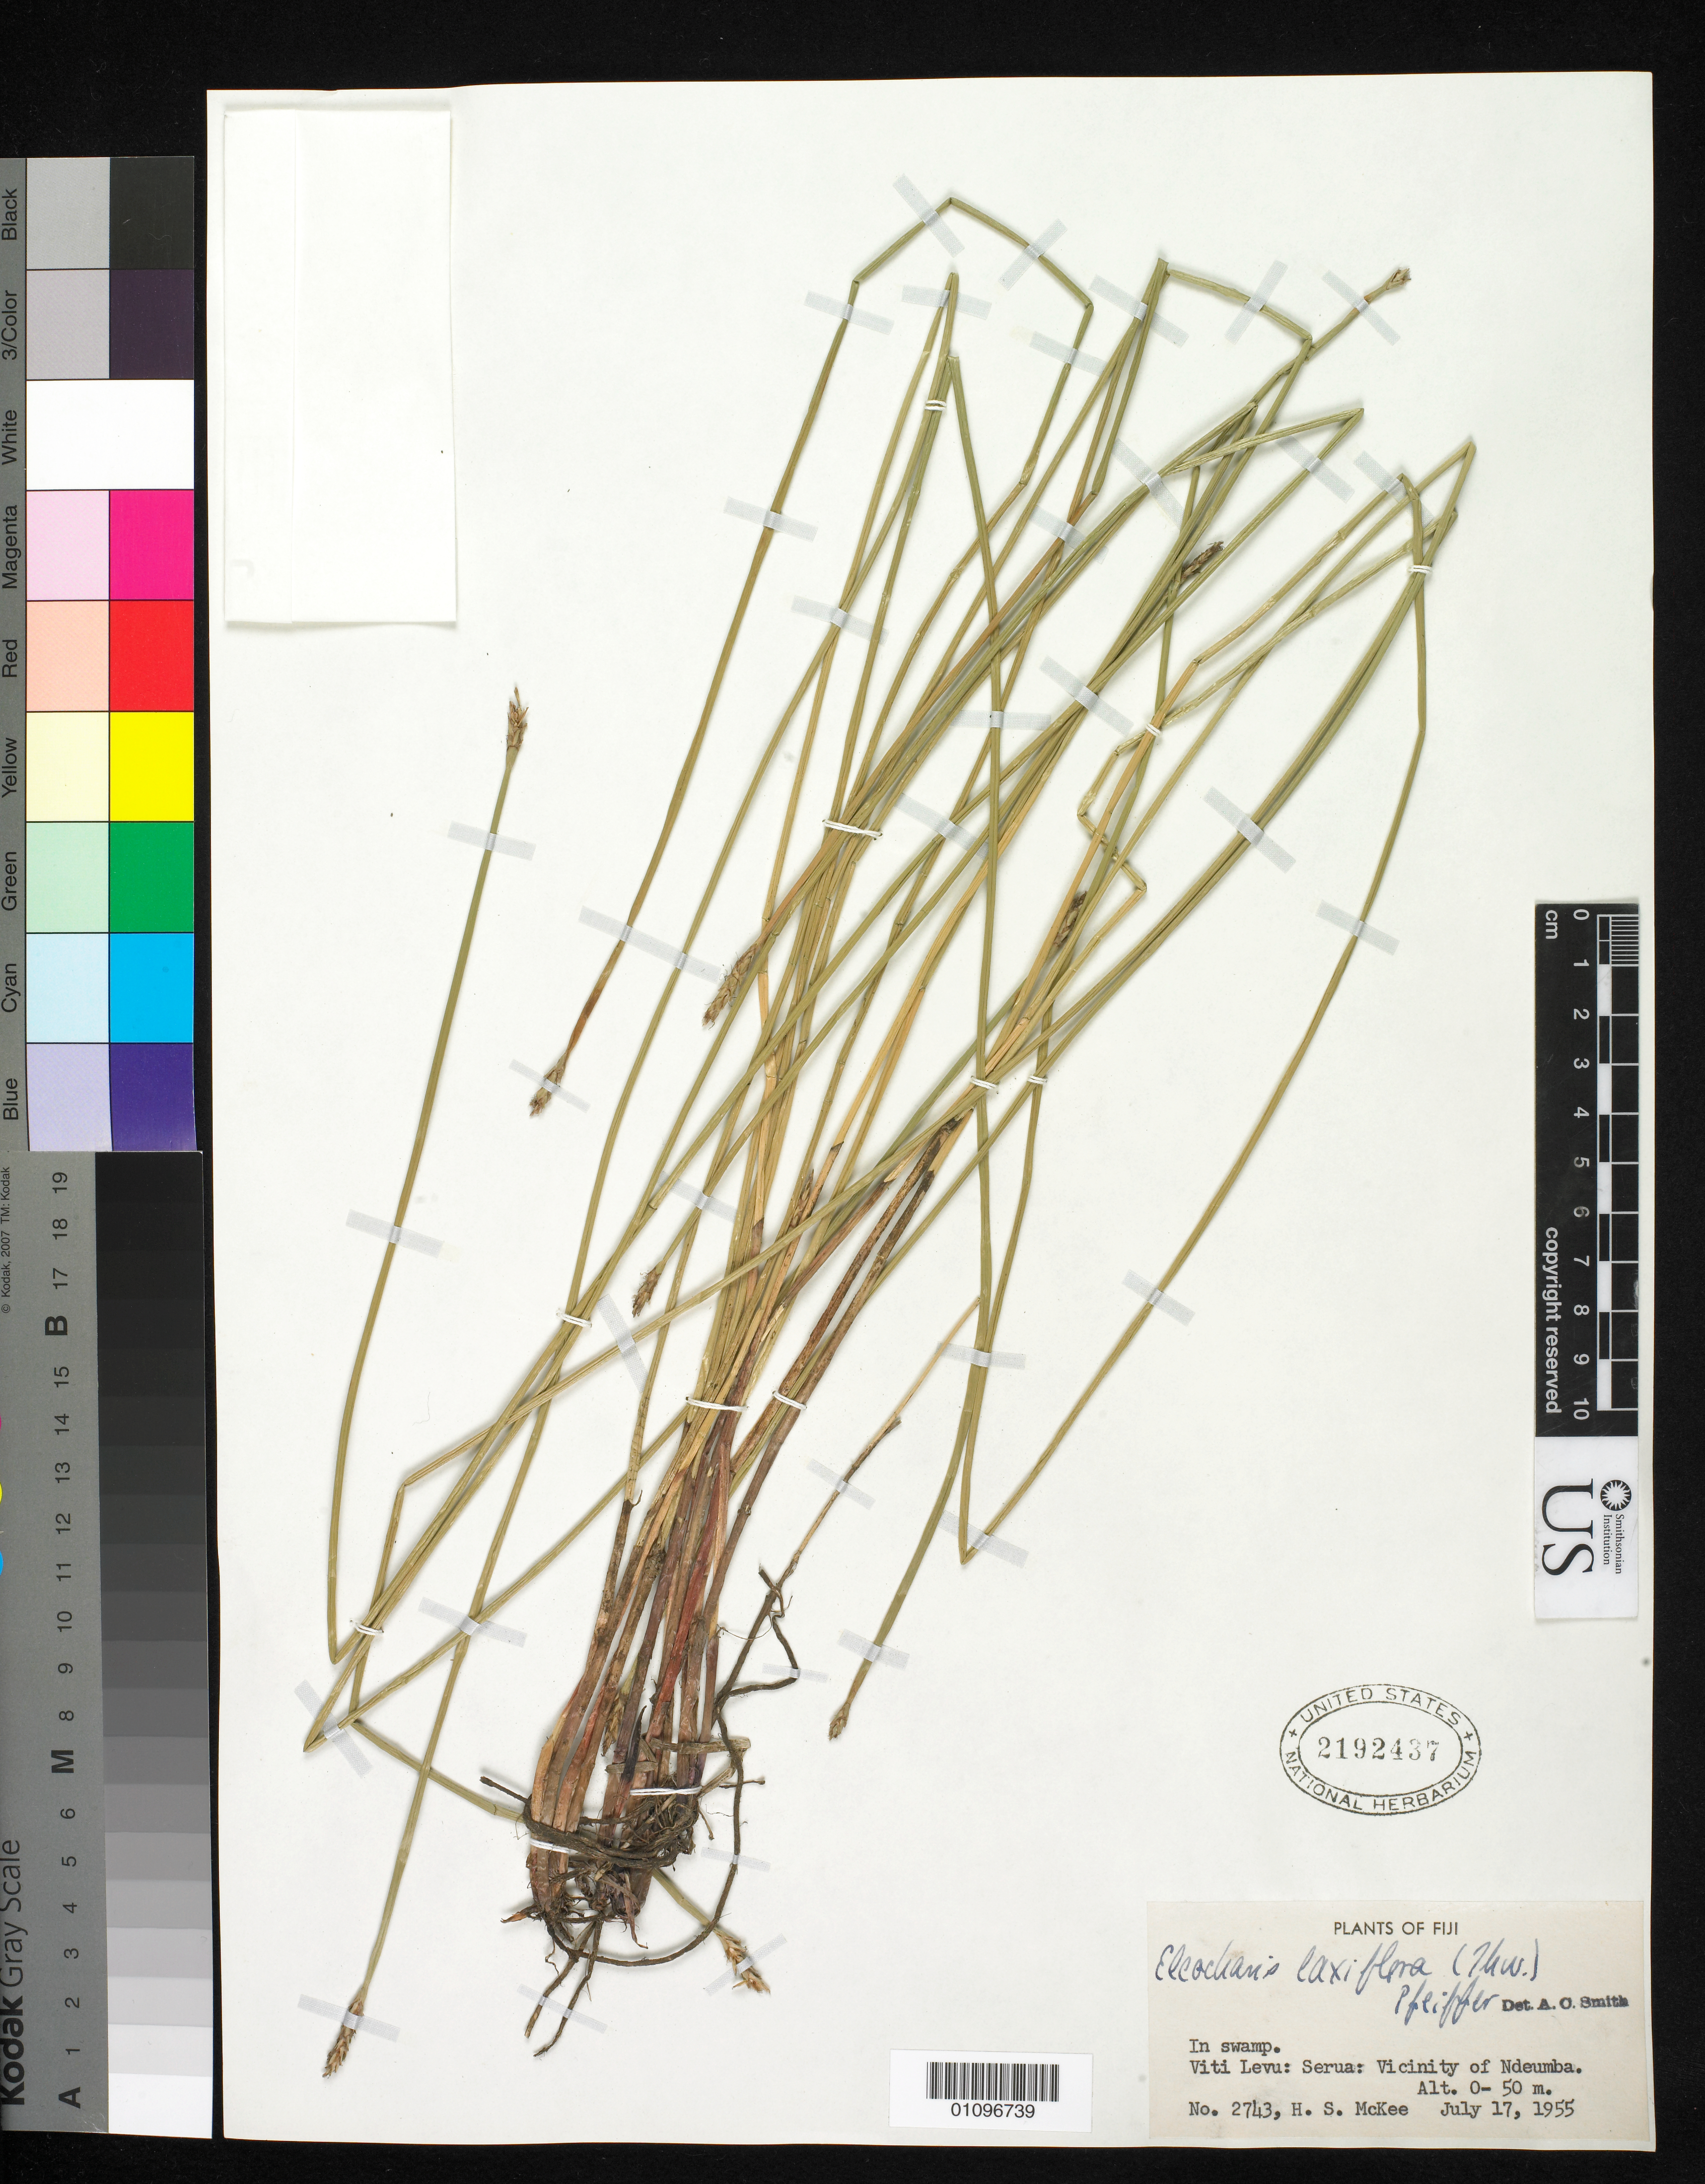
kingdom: Plantae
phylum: Tracheophyta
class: Liliopsida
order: Poales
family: Cyperaceae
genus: Eleocharis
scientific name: Eleocharis ochrostachys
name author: Steud.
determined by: Strong, Mark T., (BOT), Smithsonian Institution - National Museum of Natural History (UNITED STATES)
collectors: H. S. McKee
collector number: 2743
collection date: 1955-07-17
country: Fiji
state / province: Serua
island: Viti Levu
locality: vicinity of Ndeumba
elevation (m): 0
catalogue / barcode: US 2192437